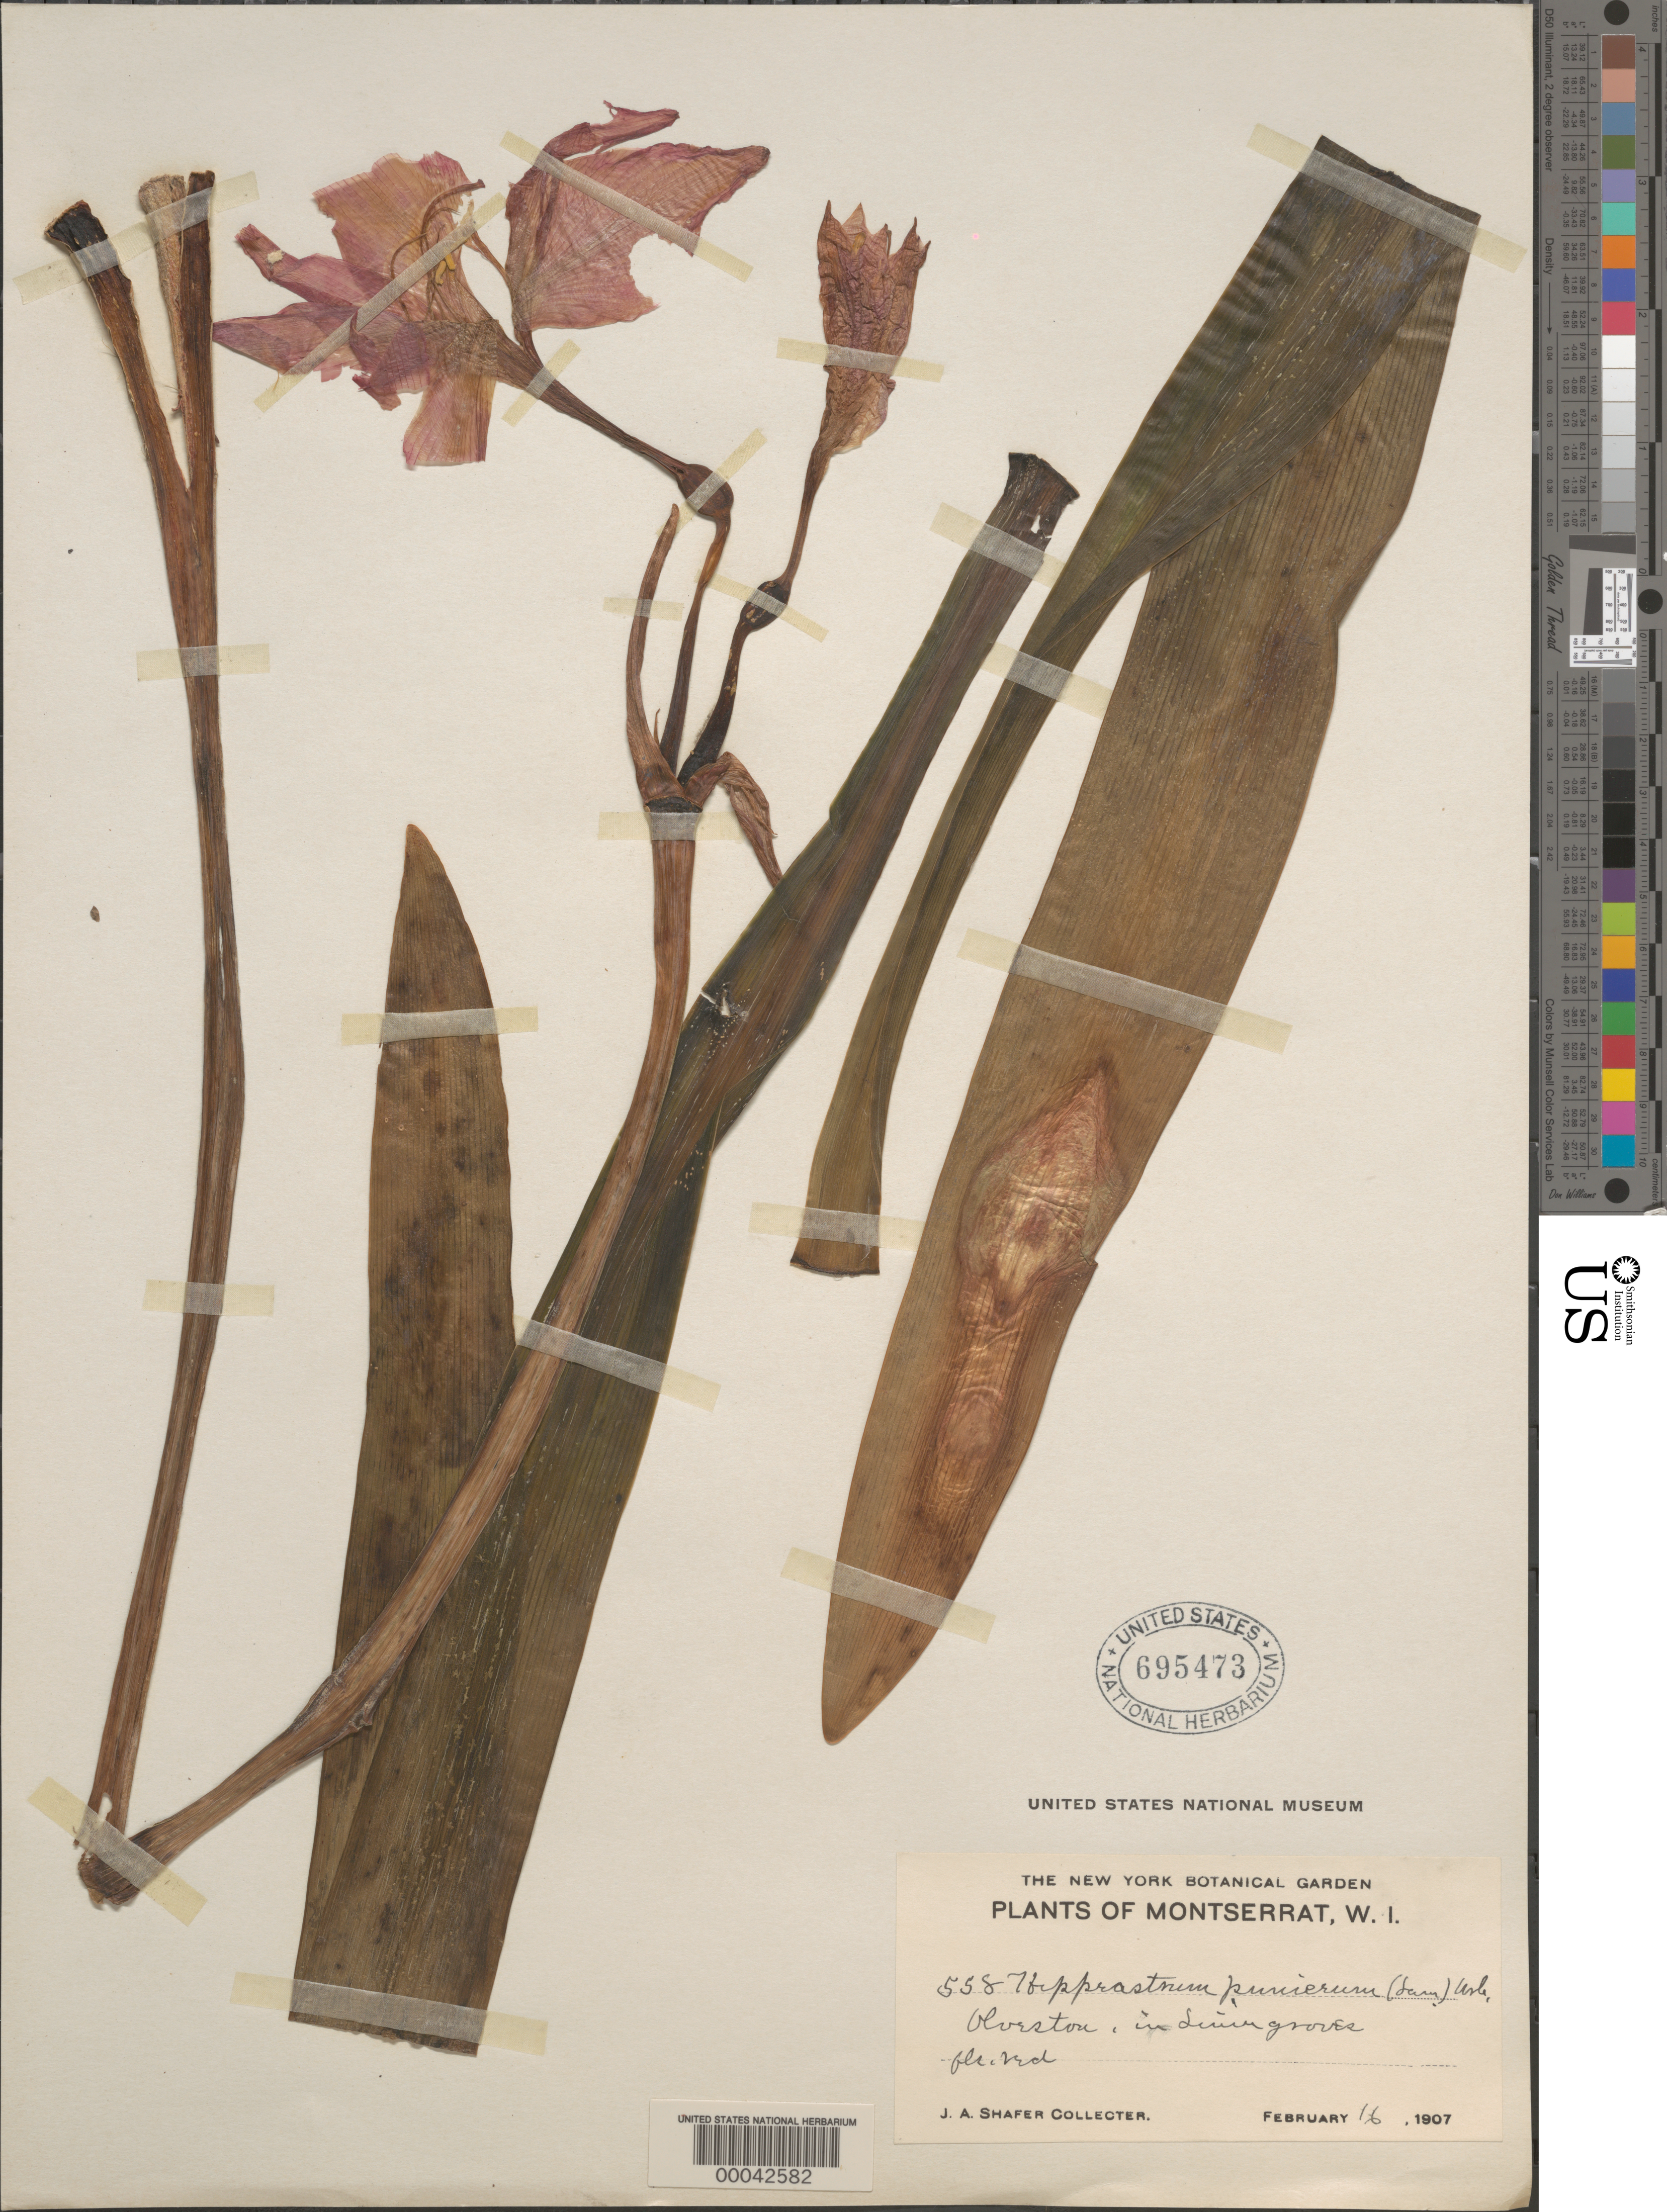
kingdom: Plantae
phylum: Tracheophyta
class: Liliopsida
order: Asparagales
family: Amaryllidaceae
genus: Hippeastrum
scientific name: Hippeastrum puniceum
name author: (Lam.) Voss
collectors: J. A. Shafer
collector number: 558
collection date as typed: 16 Feb 1907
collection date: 1907-02-16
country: Spain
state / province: Catalunya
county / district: Barcelona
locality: Olverston, in linen groves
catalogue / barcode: US 695473